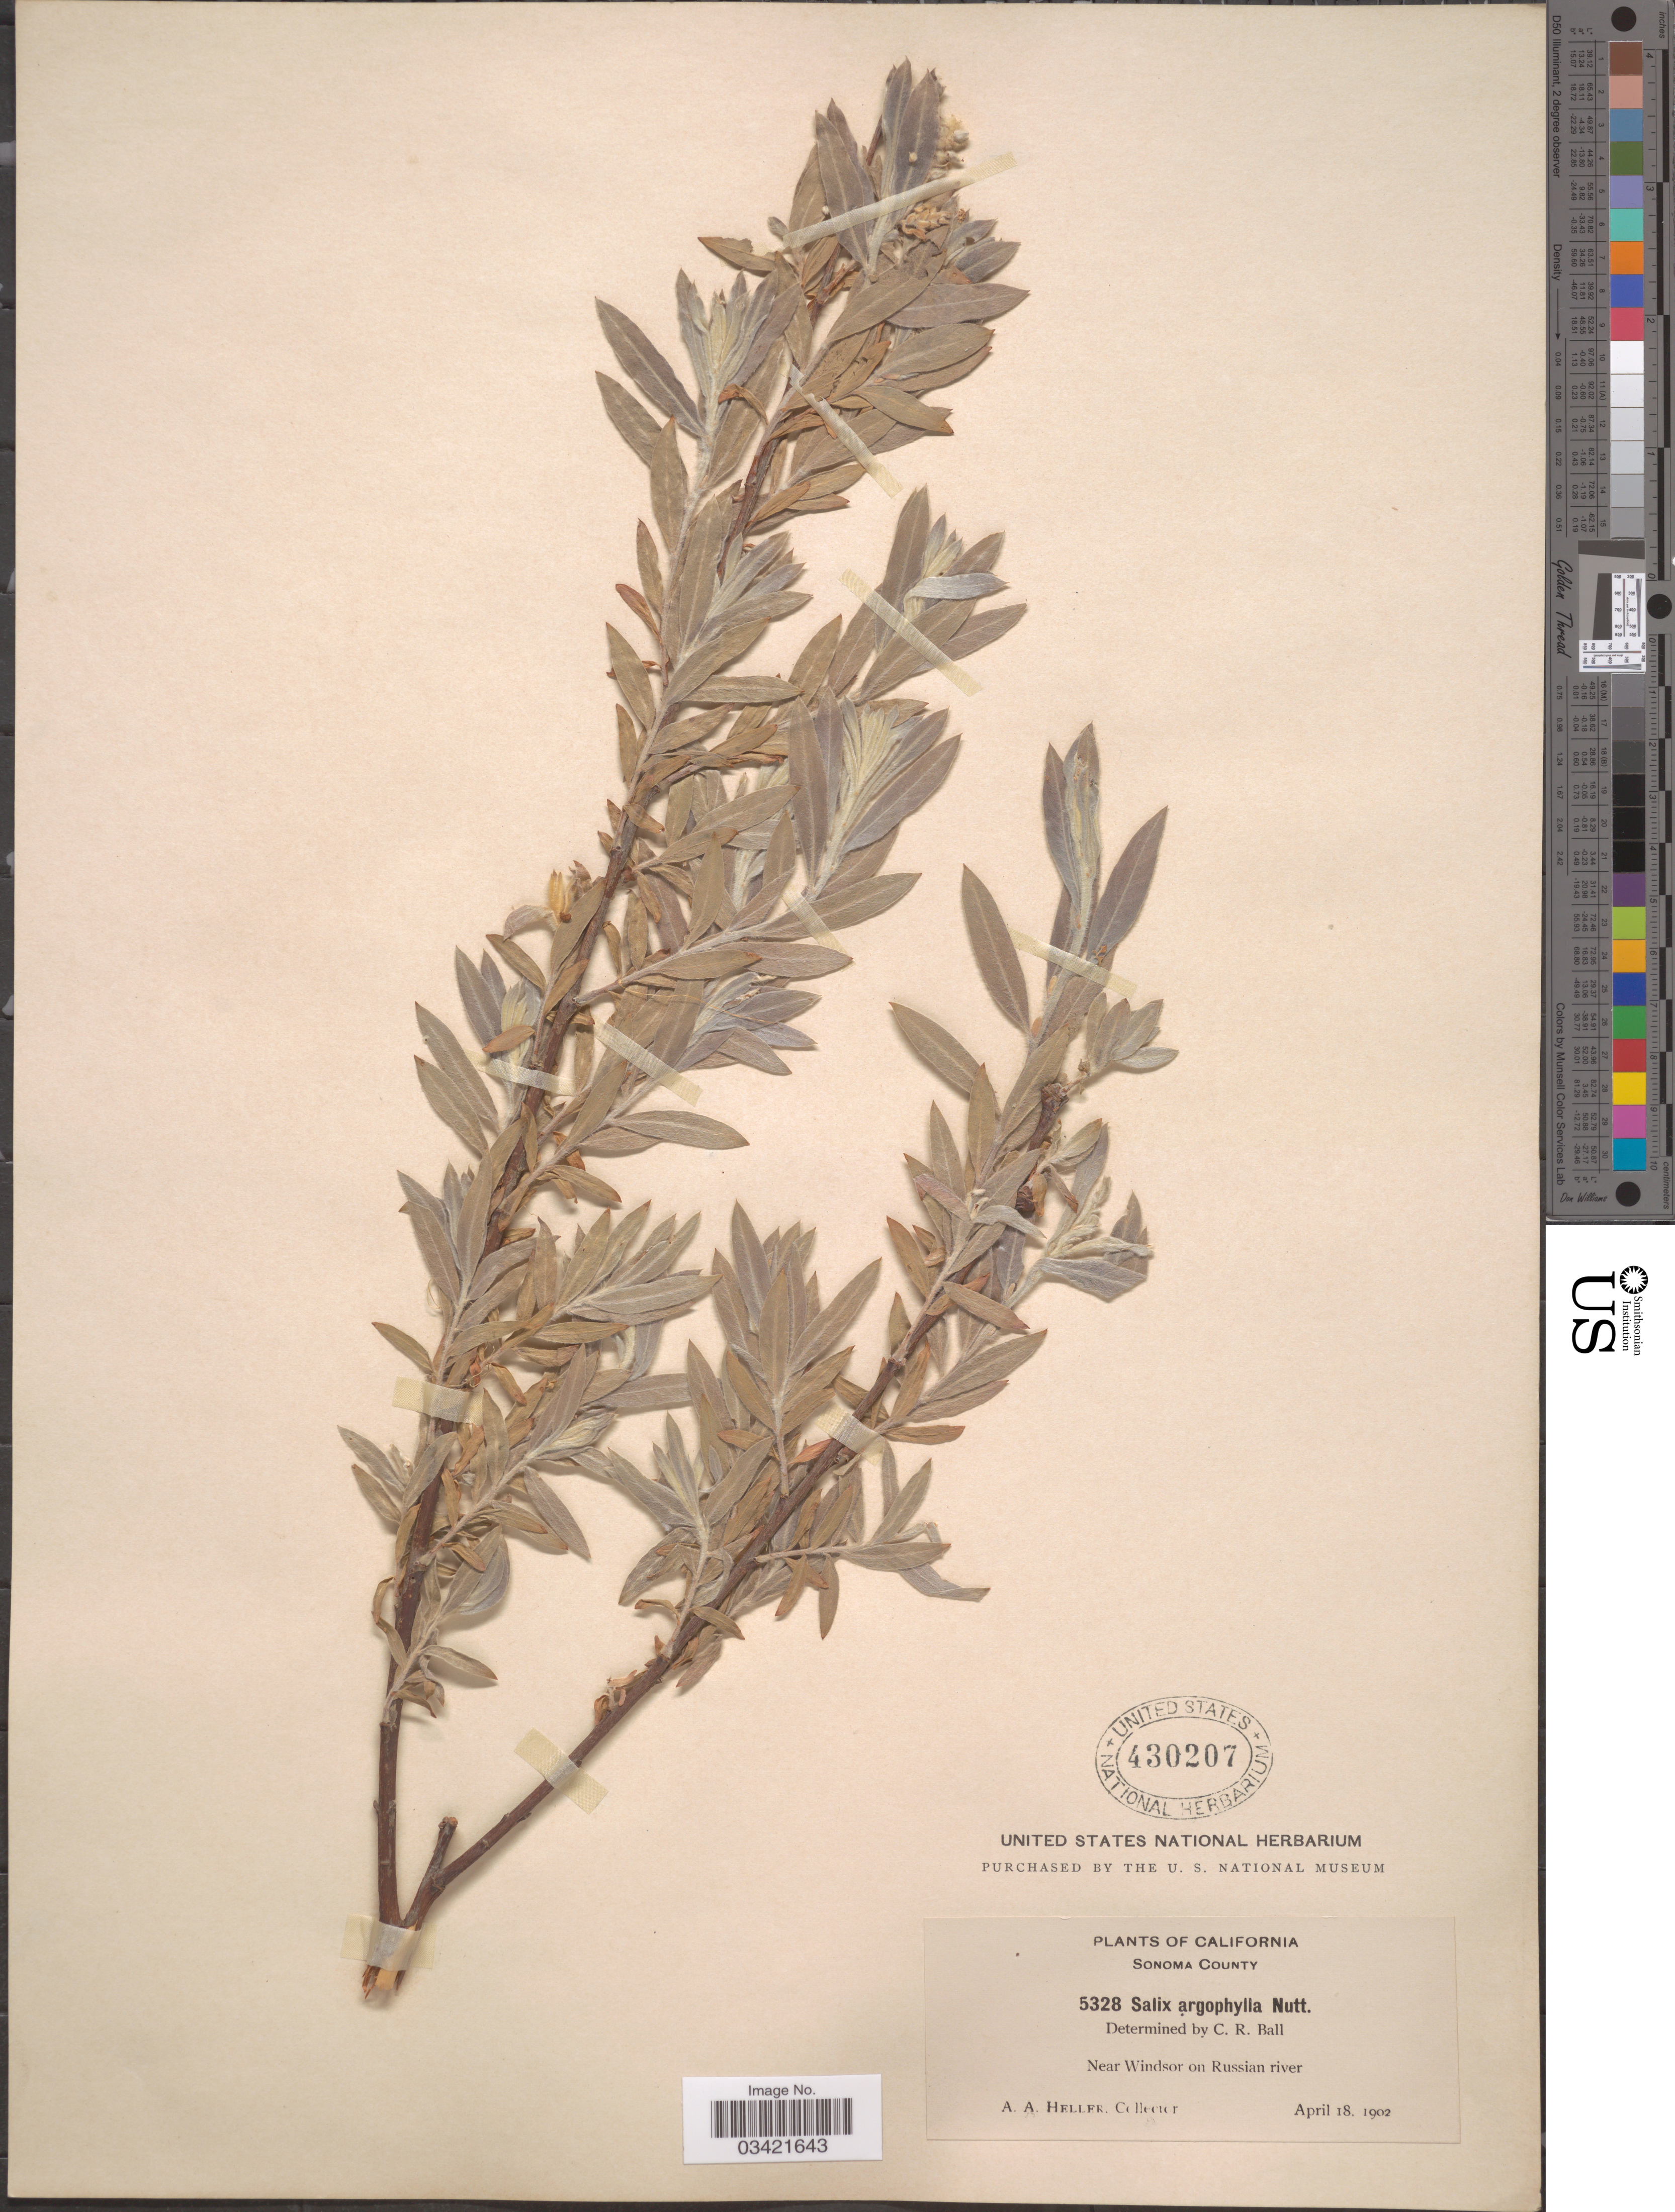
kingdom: Plantae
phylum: Tracheophyta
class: Magnoliopsida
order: Malpighiales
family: Salicaceae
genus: Salix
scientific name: Salix hindsiana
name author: Benth.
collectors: A. A. Heller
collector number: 5328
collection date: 1902-04-18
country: United States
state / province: California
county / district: Sonoma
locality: Sonoma County. Near Windsor on Russian River.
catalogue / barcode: US 430207